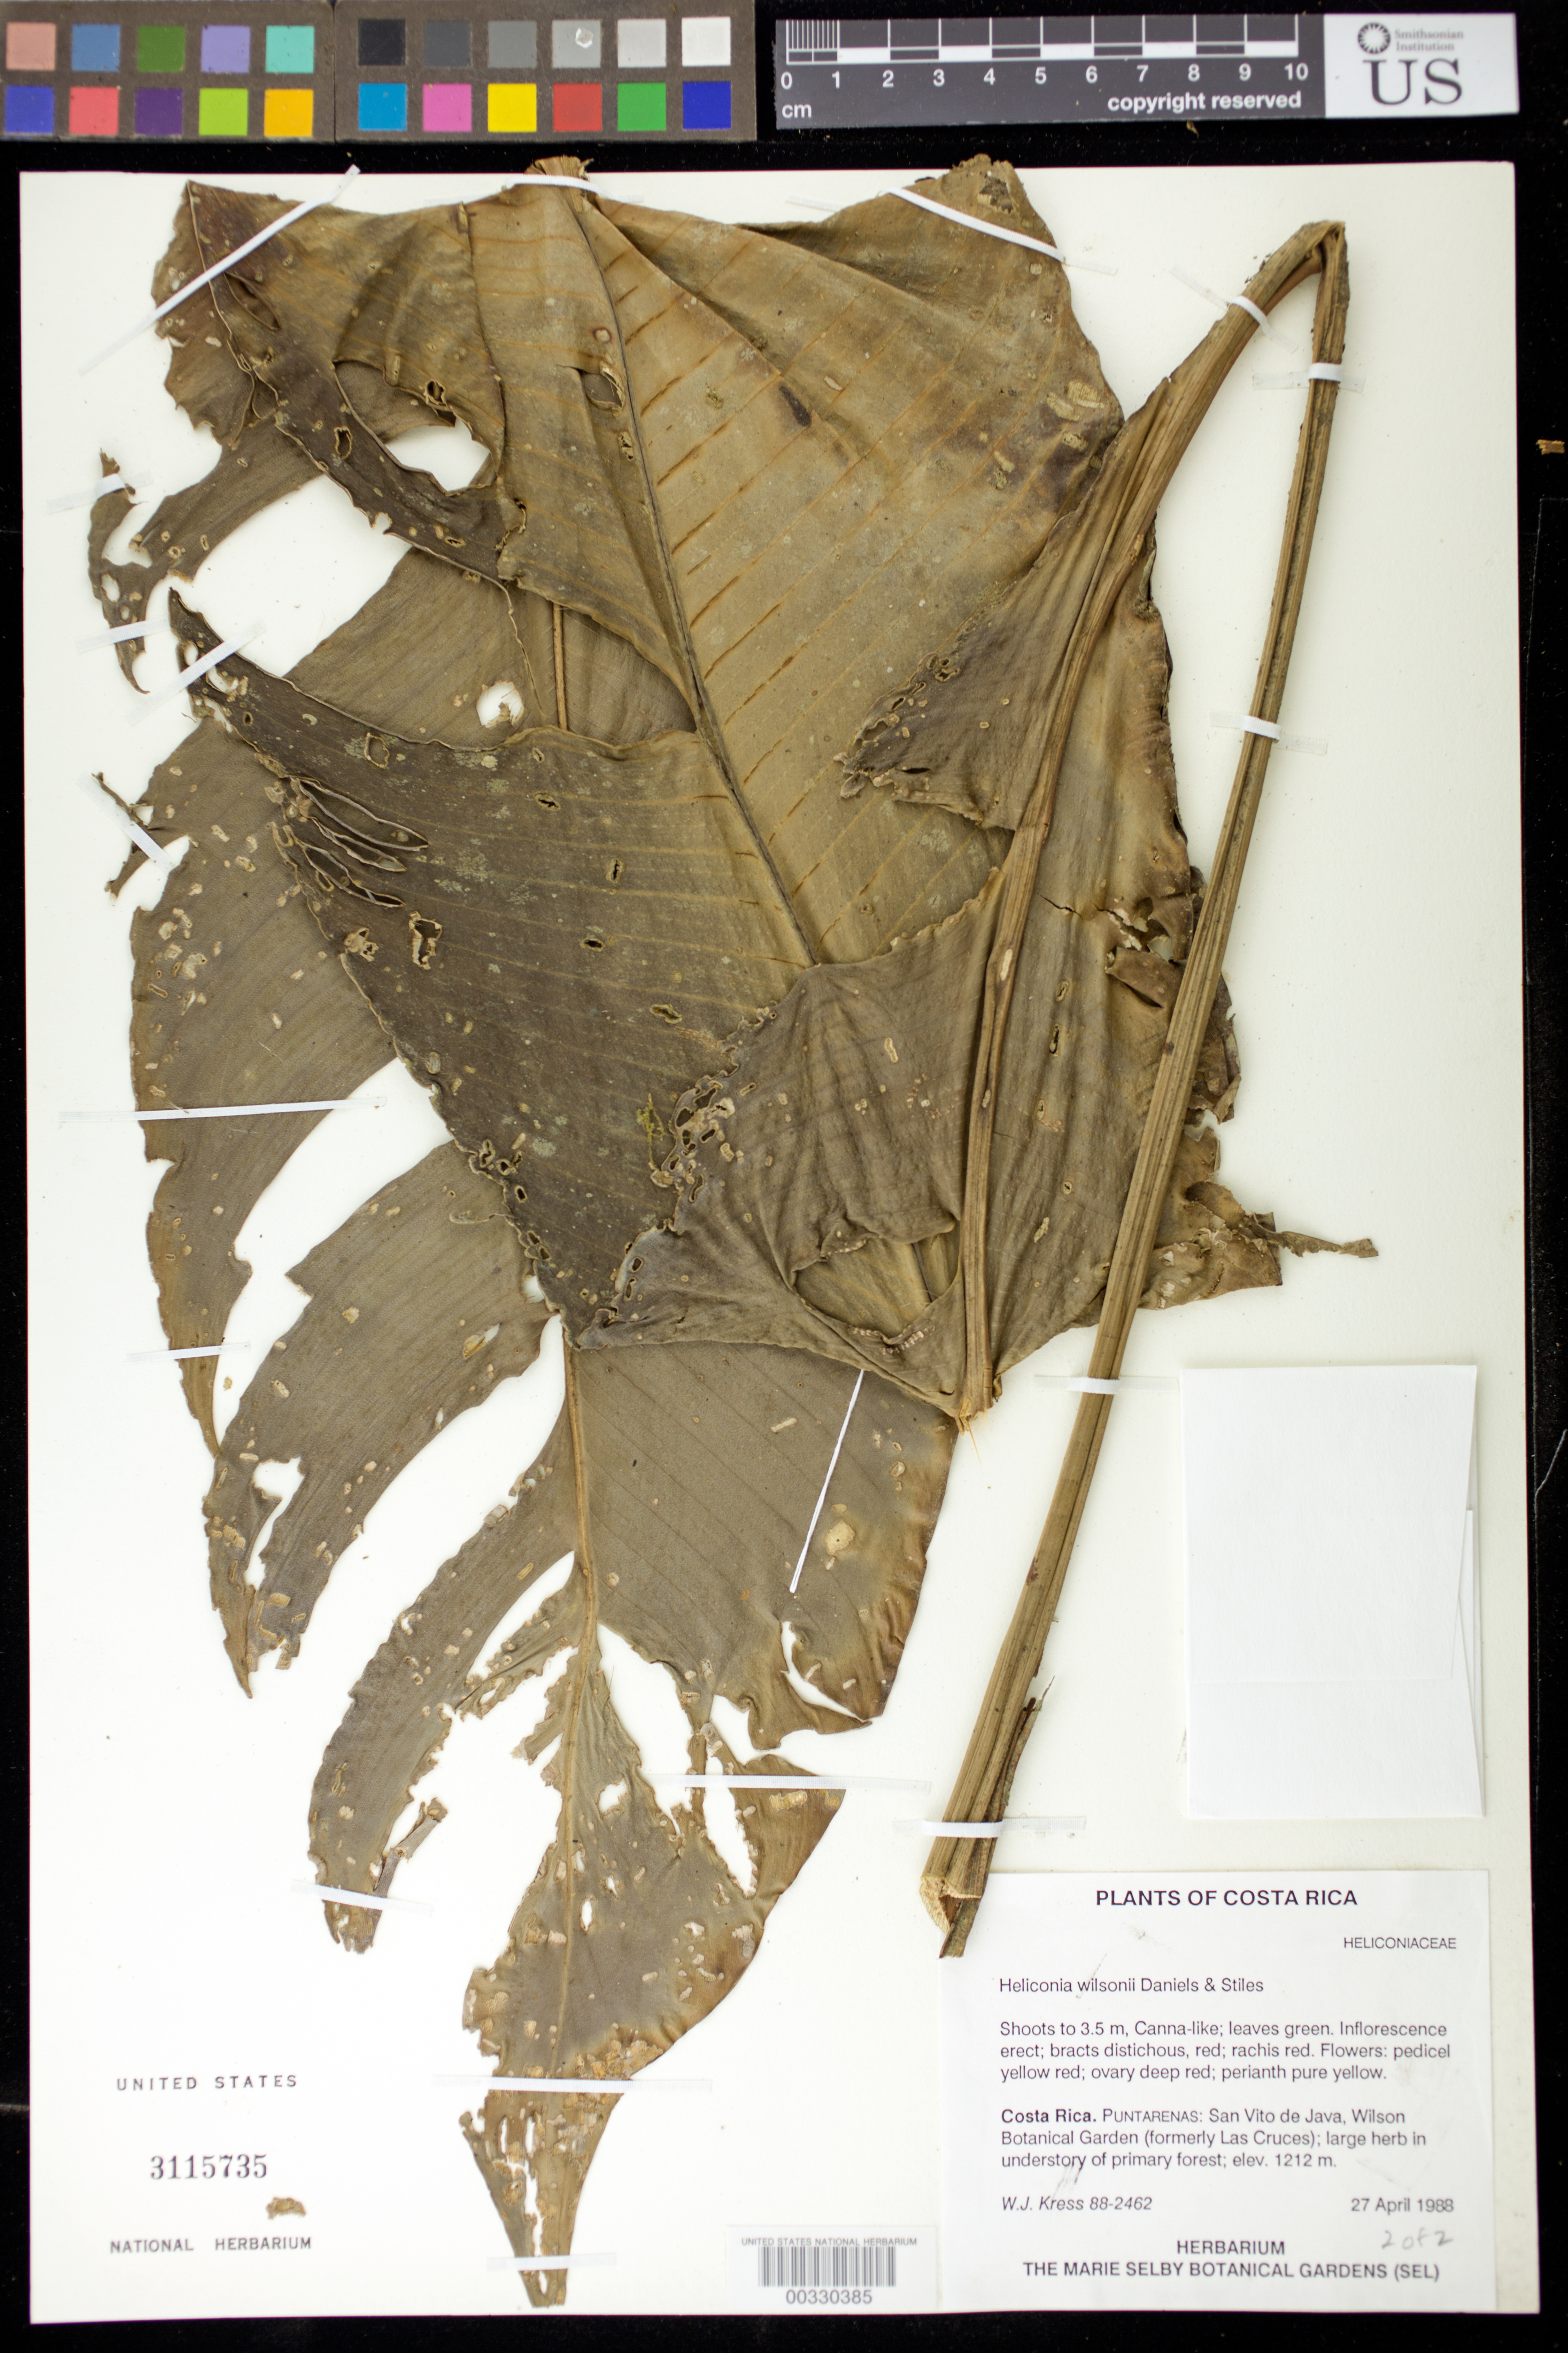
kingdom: Plantae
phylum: Tracheophyta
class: Liliopsida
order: Zingiberales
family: Heliconiaceae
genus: Heliconia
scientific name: Heliconia wilsonii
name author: G.S. Daniels & F.G. Stiles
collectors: W. J. Kress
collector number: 88-2462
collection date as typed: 27 Apr 1988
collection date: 1988-04-27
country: Costa Rica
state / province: Puntarenas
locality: San vito de java, wilson botanical garden (formerly las cruces)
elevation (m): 1212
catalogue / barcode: US 3115735